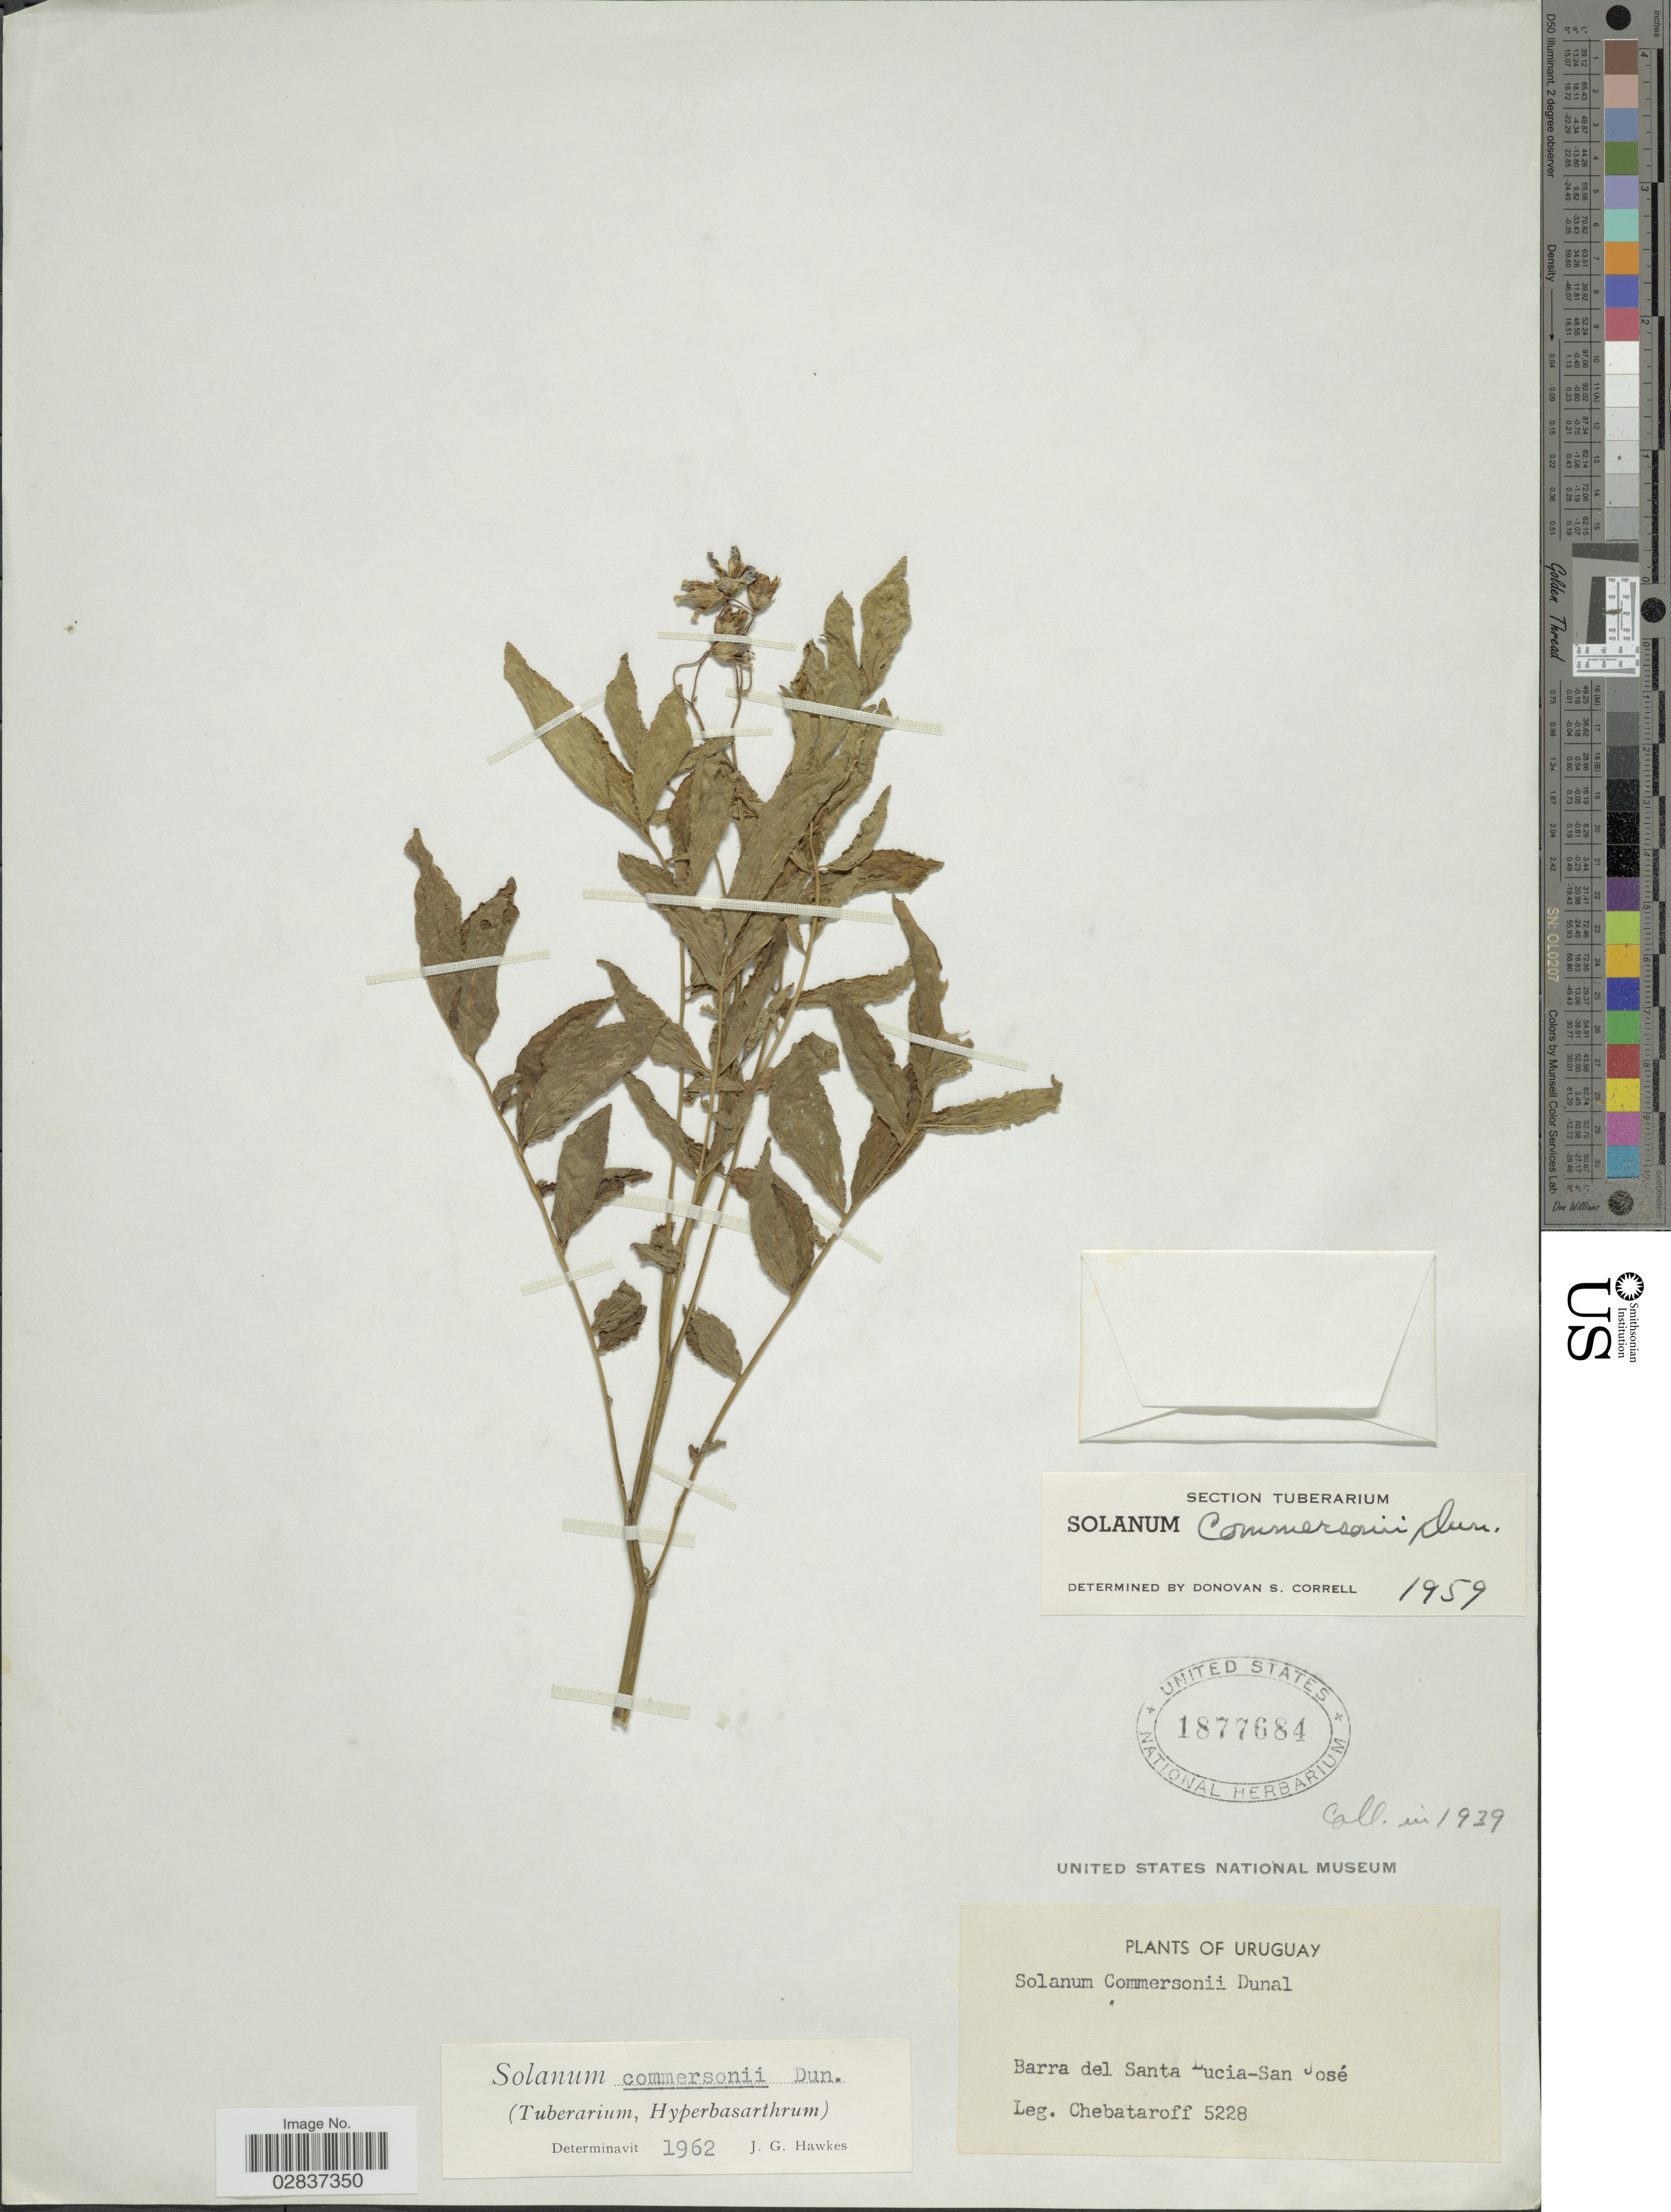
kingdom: Plantae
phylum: Tracheophyta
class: Magnoliopsida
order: Solanales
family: Solanaceae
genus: Solanum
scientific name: Solanum commersonii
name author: Dunal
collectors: Chebataroff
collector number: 5228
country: Uruguay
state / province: San Jose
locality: Barra del Santa Lucia-San José.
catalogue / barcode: US 1877684